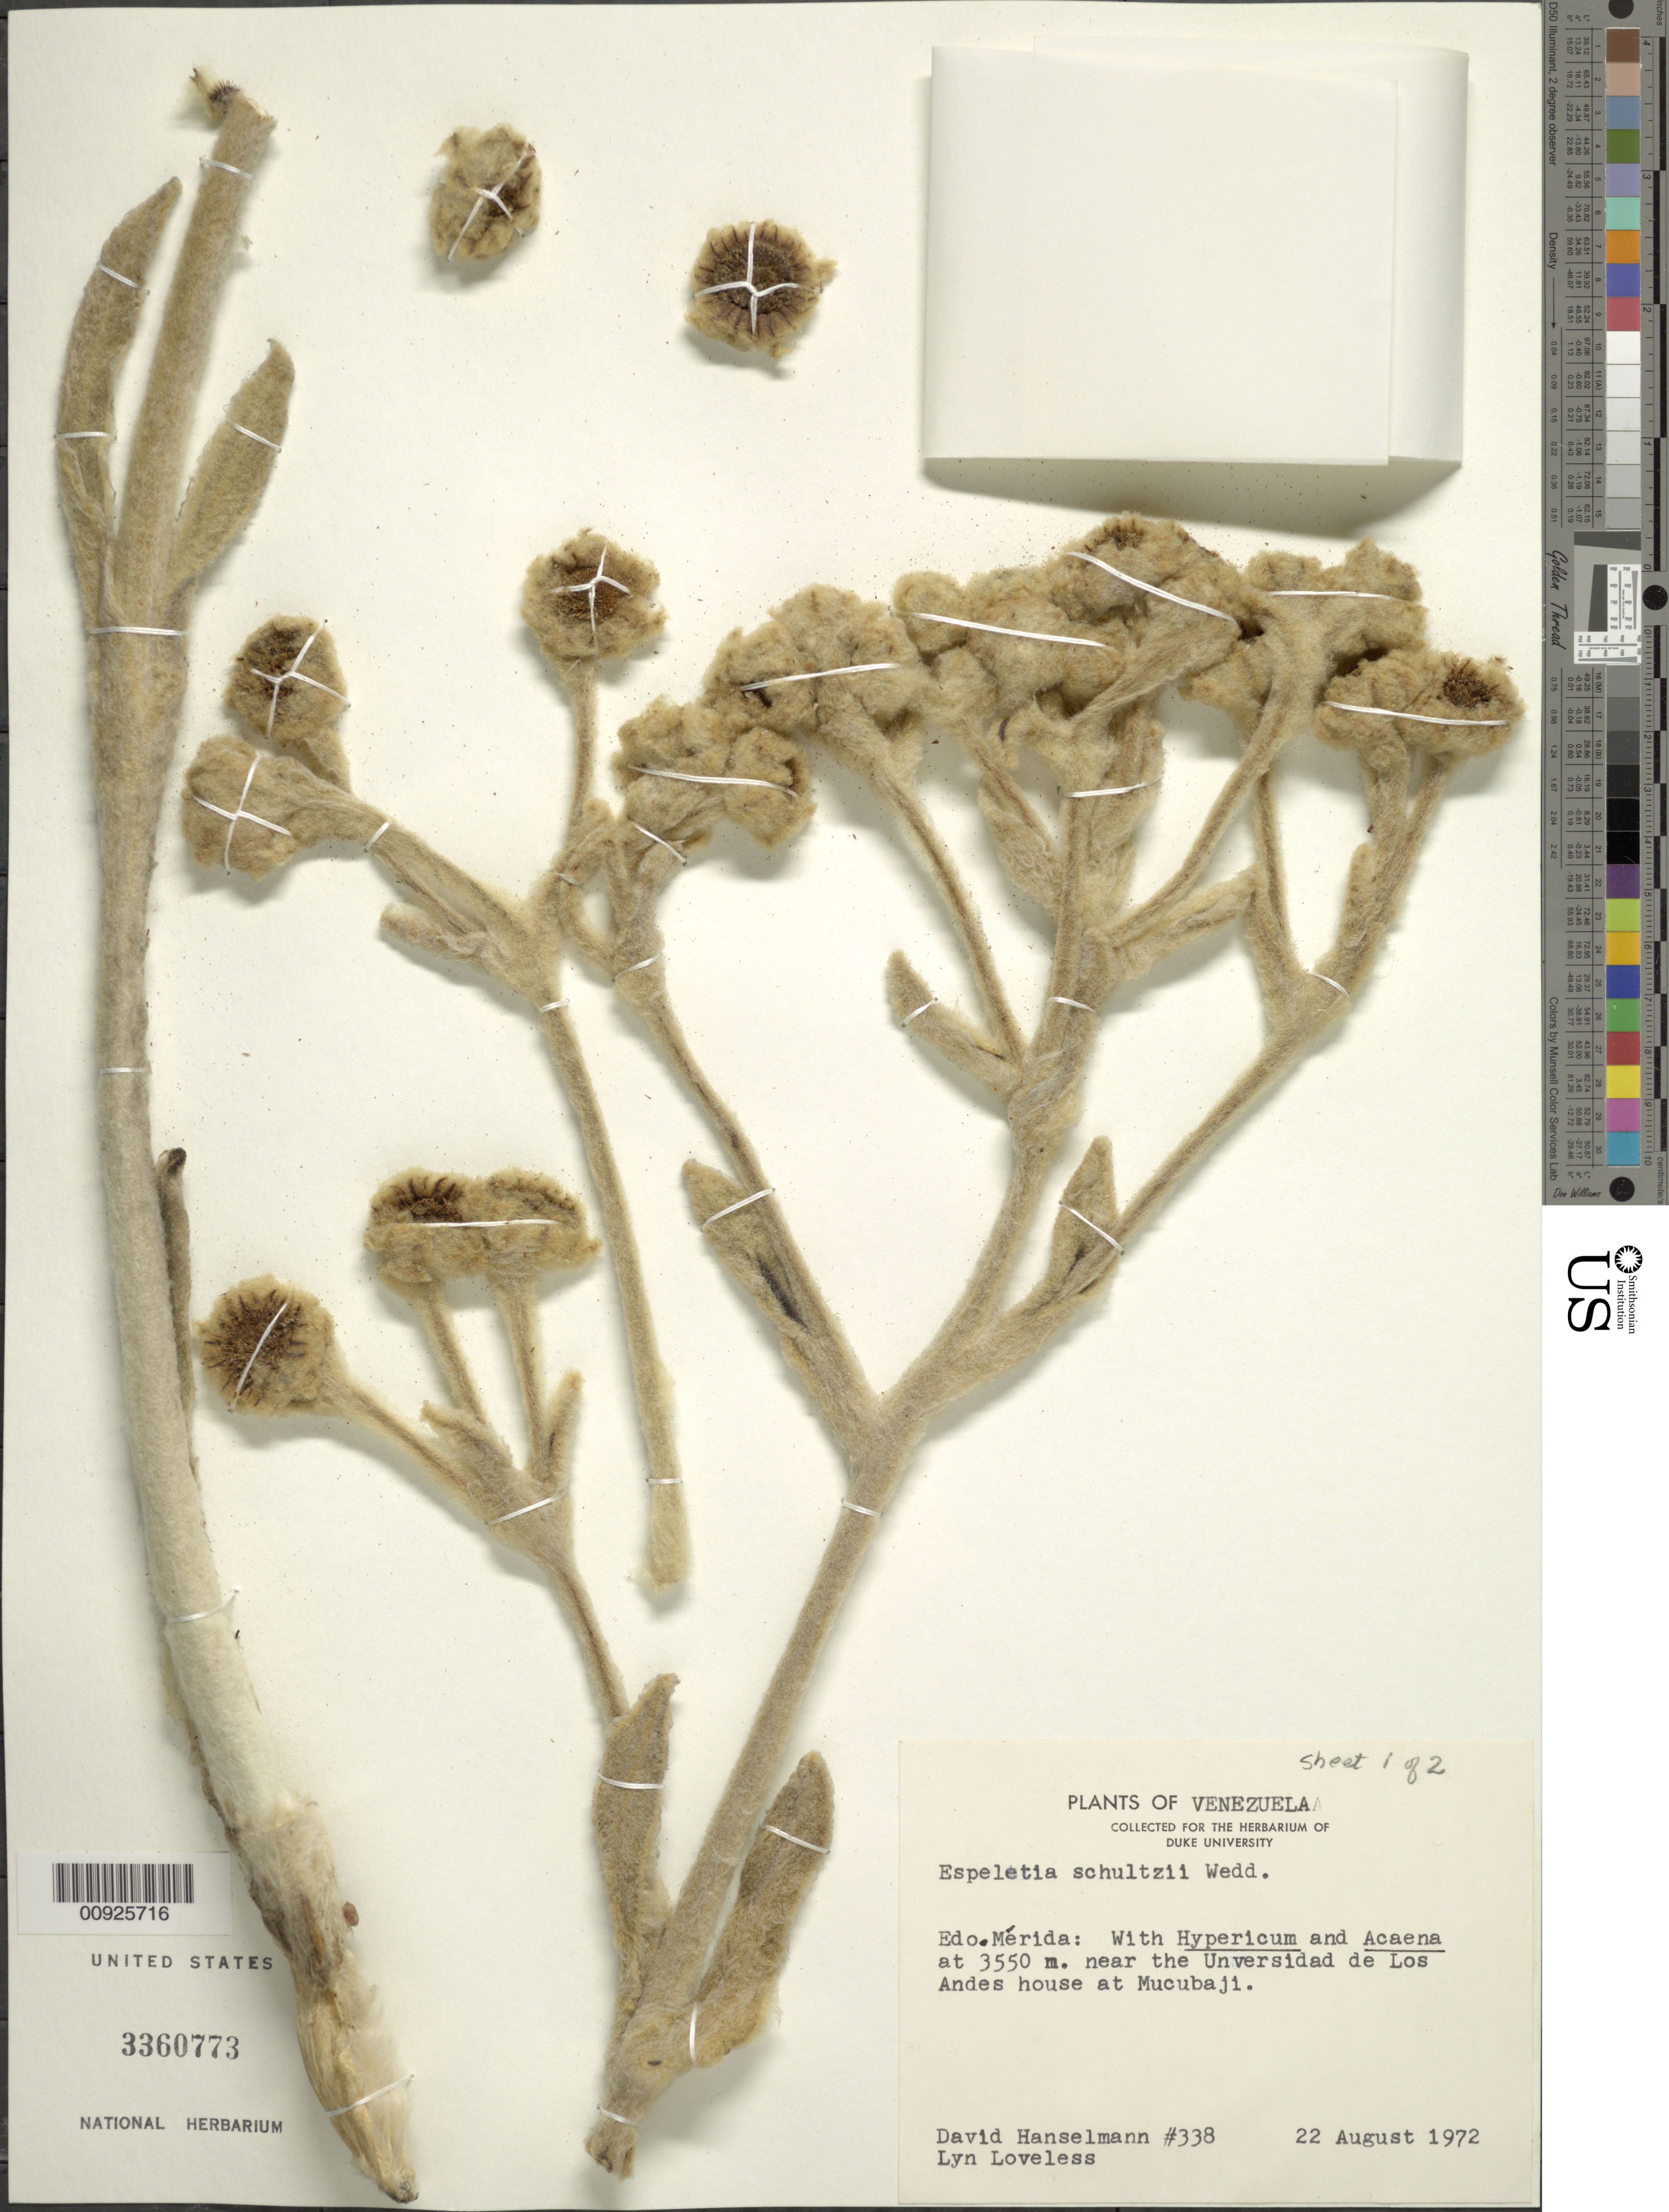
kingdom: Plantae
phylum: Tracheophyta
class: Magnoliopsida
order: Asterales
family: Asteraceae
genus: Espeletia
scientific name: Espeletia schultzii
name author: Wedd.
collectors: D. Hanselmann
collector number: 338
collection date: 1972-08-22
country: Venezuela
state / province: Mérida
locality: Near the Universidad de los Andes, house at Mucubají.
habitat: With Hypericum and Acaena.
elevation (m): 3550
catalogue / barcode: US 3360773